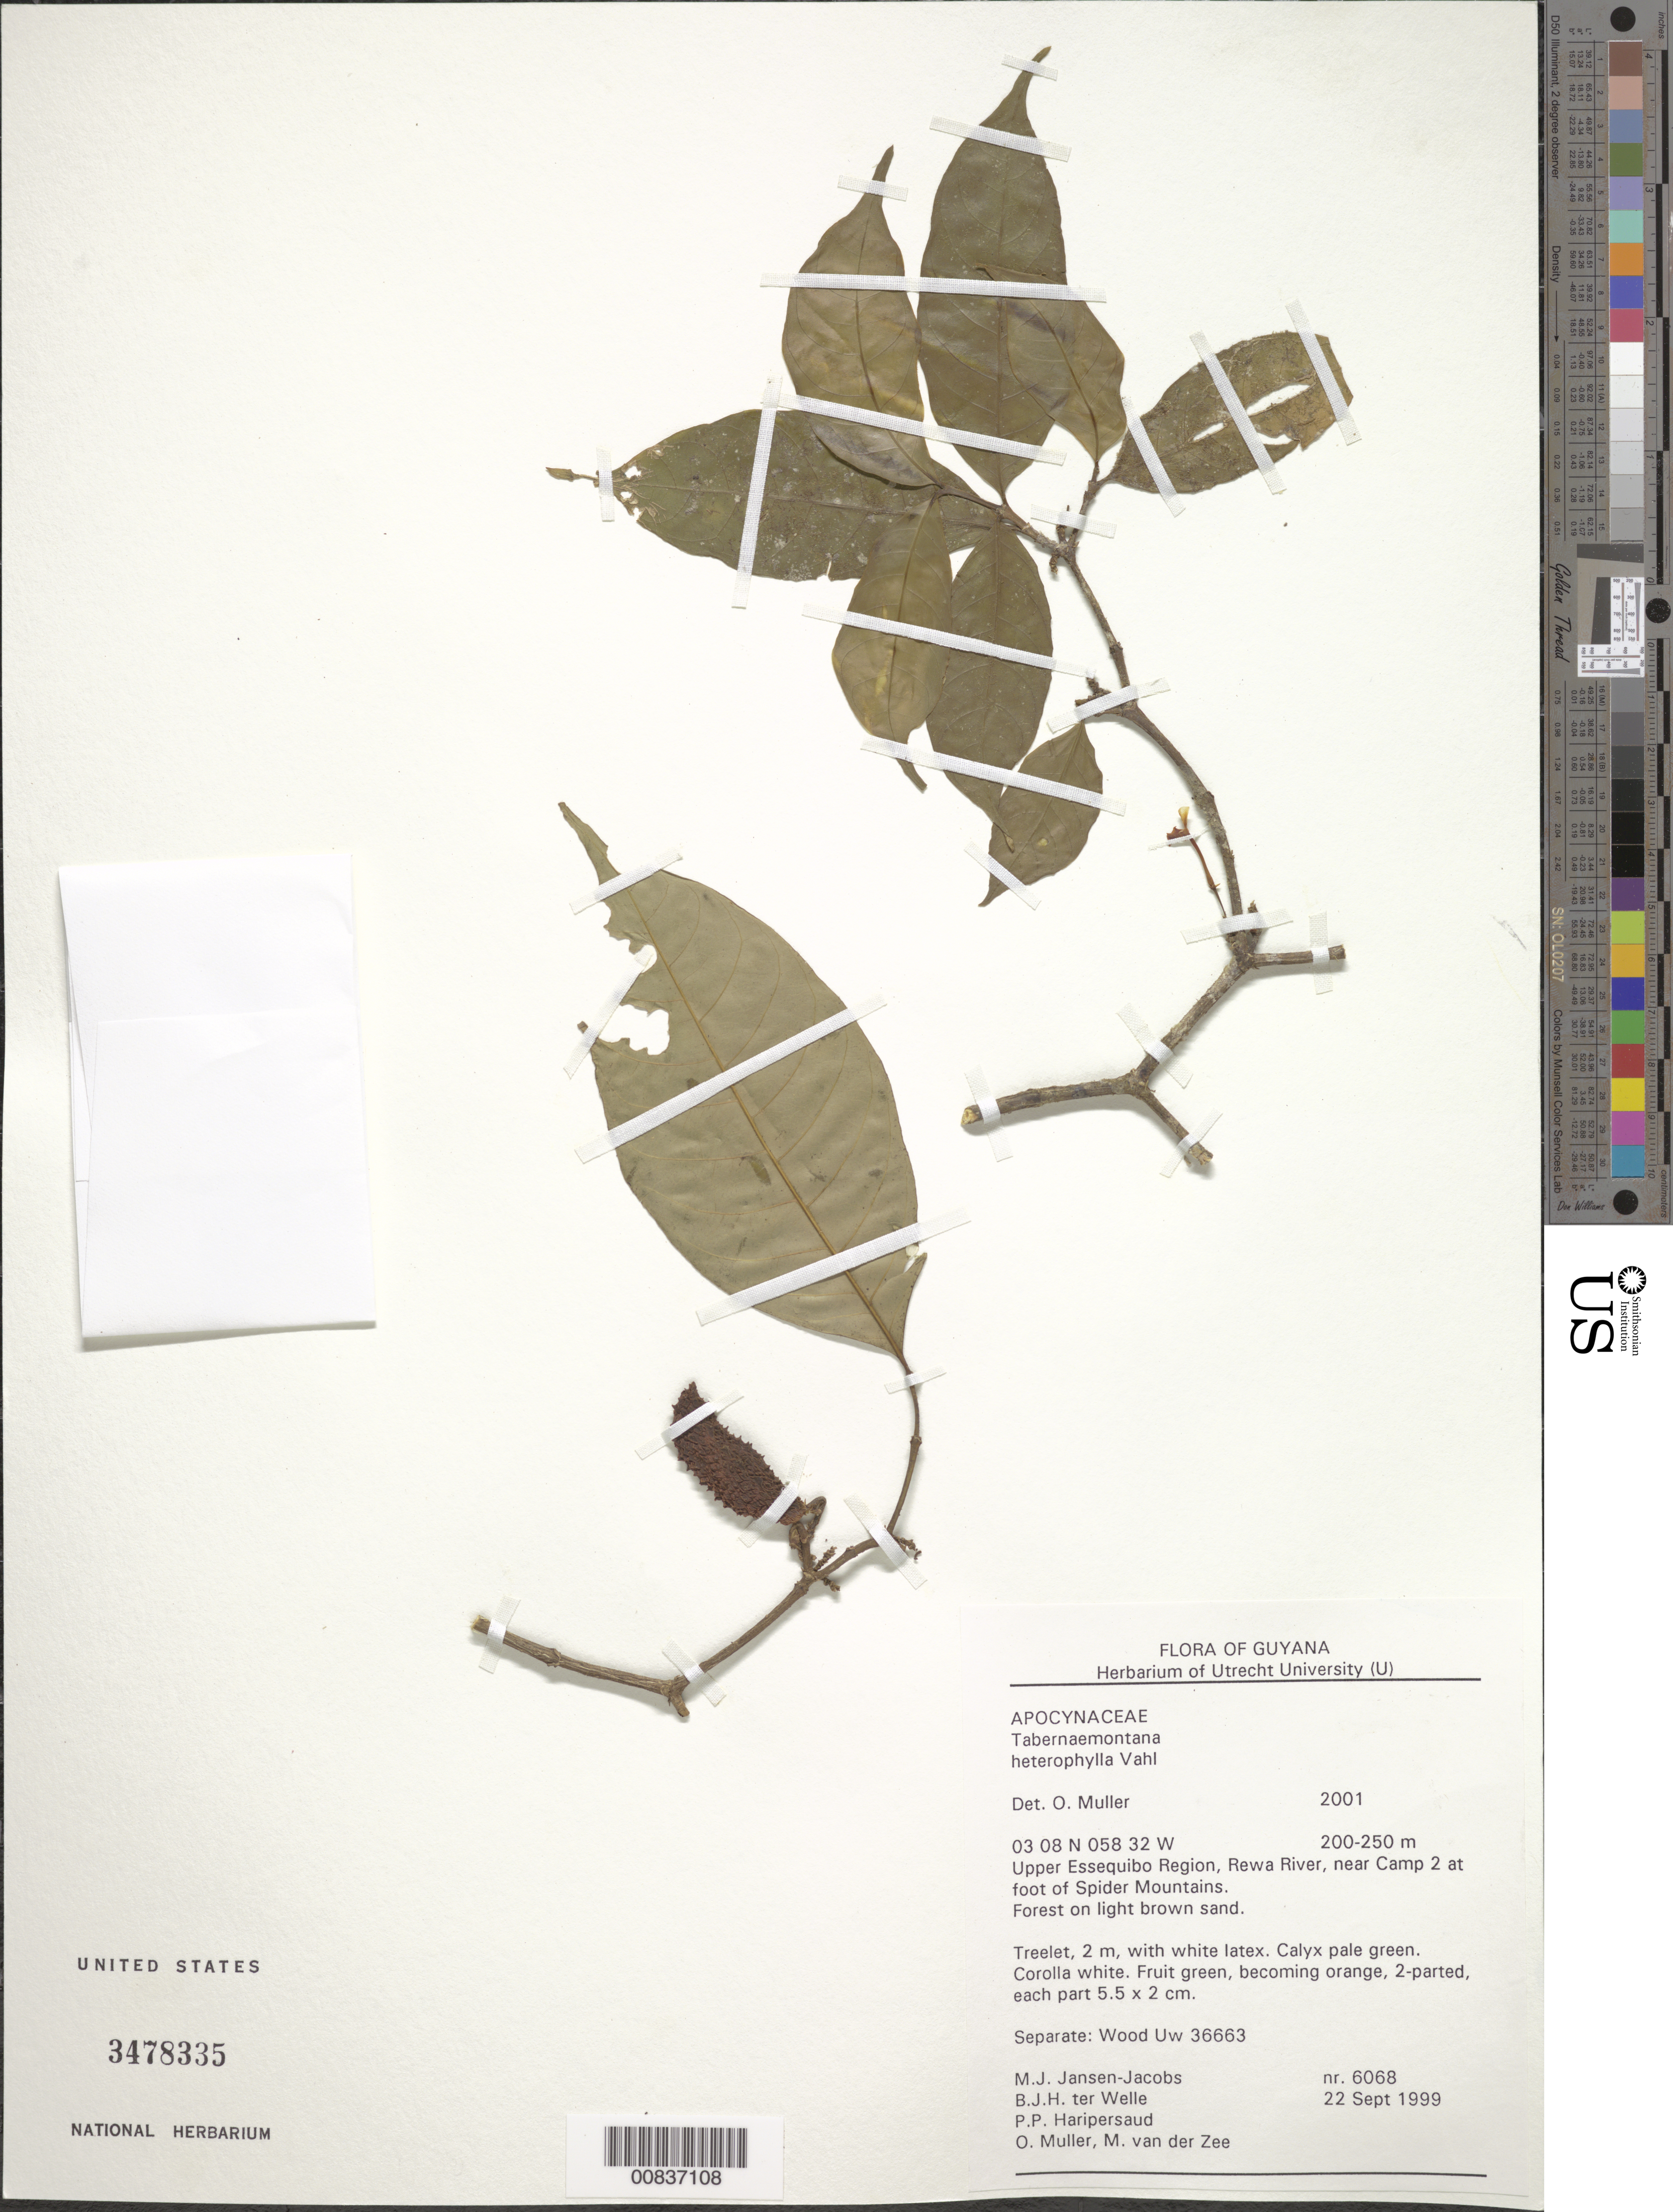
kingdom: Plantae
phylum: Tracheophyta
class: Magnoliopsida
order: Gentianales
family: Apocynaceae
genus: Tabernaemontana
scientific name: Tabernaemontana heterophylla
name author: Vahl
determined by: Mueller, O.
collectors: M. J. Jansen-Jacobs, B. Welle, P. Haripersaud, O. Muller & M. van der Zee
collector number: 6068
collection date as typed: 22-Sep-99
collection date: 1999-09-22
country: Guyana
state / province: U. Takutu-U. Essequibo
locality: Rewa River, at foot of Spider Mts., near camp 2, Upper Essequibo Region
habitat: Forest on light brown sand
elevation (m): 200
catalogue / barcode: US 3478335